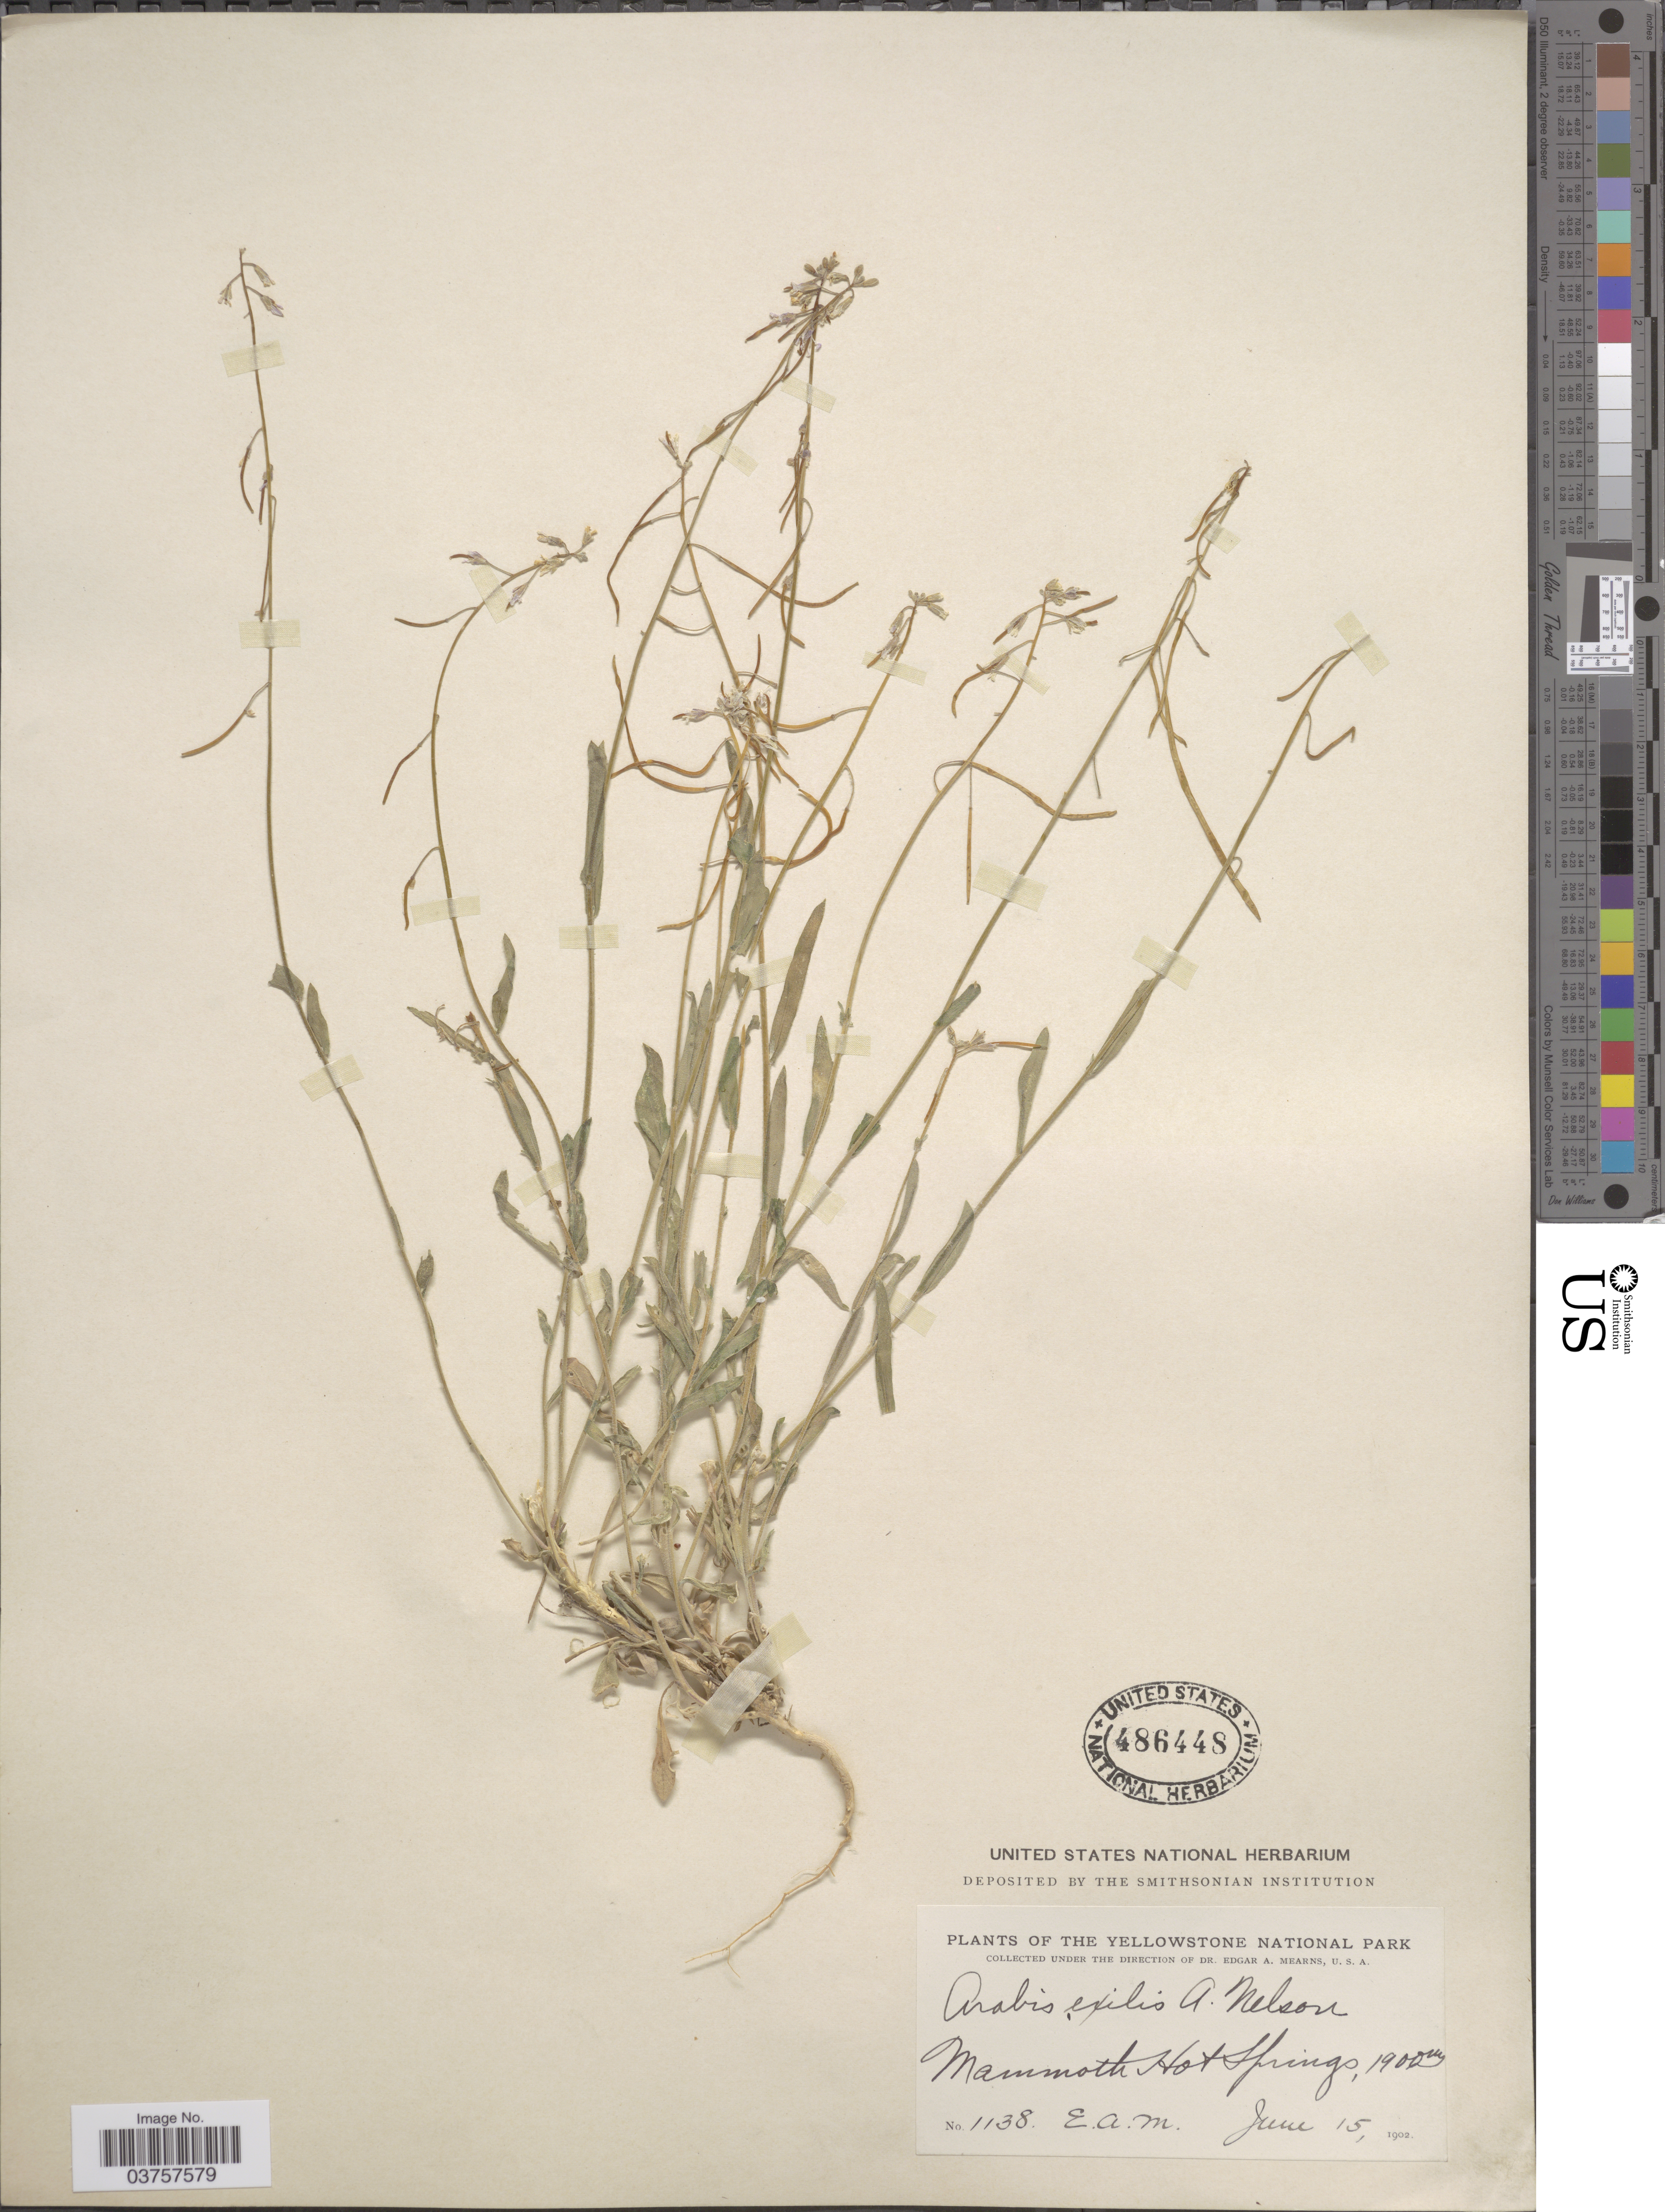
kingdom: Plantae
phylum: Tracheophyta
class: Magnoliopsida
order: Brassicales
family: Brassicaceae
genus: Arabis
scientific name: Arabis holboellii var. retrofracta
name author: Rydb.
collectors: E. A. Mearns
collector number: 1138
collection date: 1902-06-15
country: United States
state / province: Wyoming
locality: The Yellowstone National Park. Mammoth hot Springs.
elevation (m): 1900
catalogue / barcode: US 486448